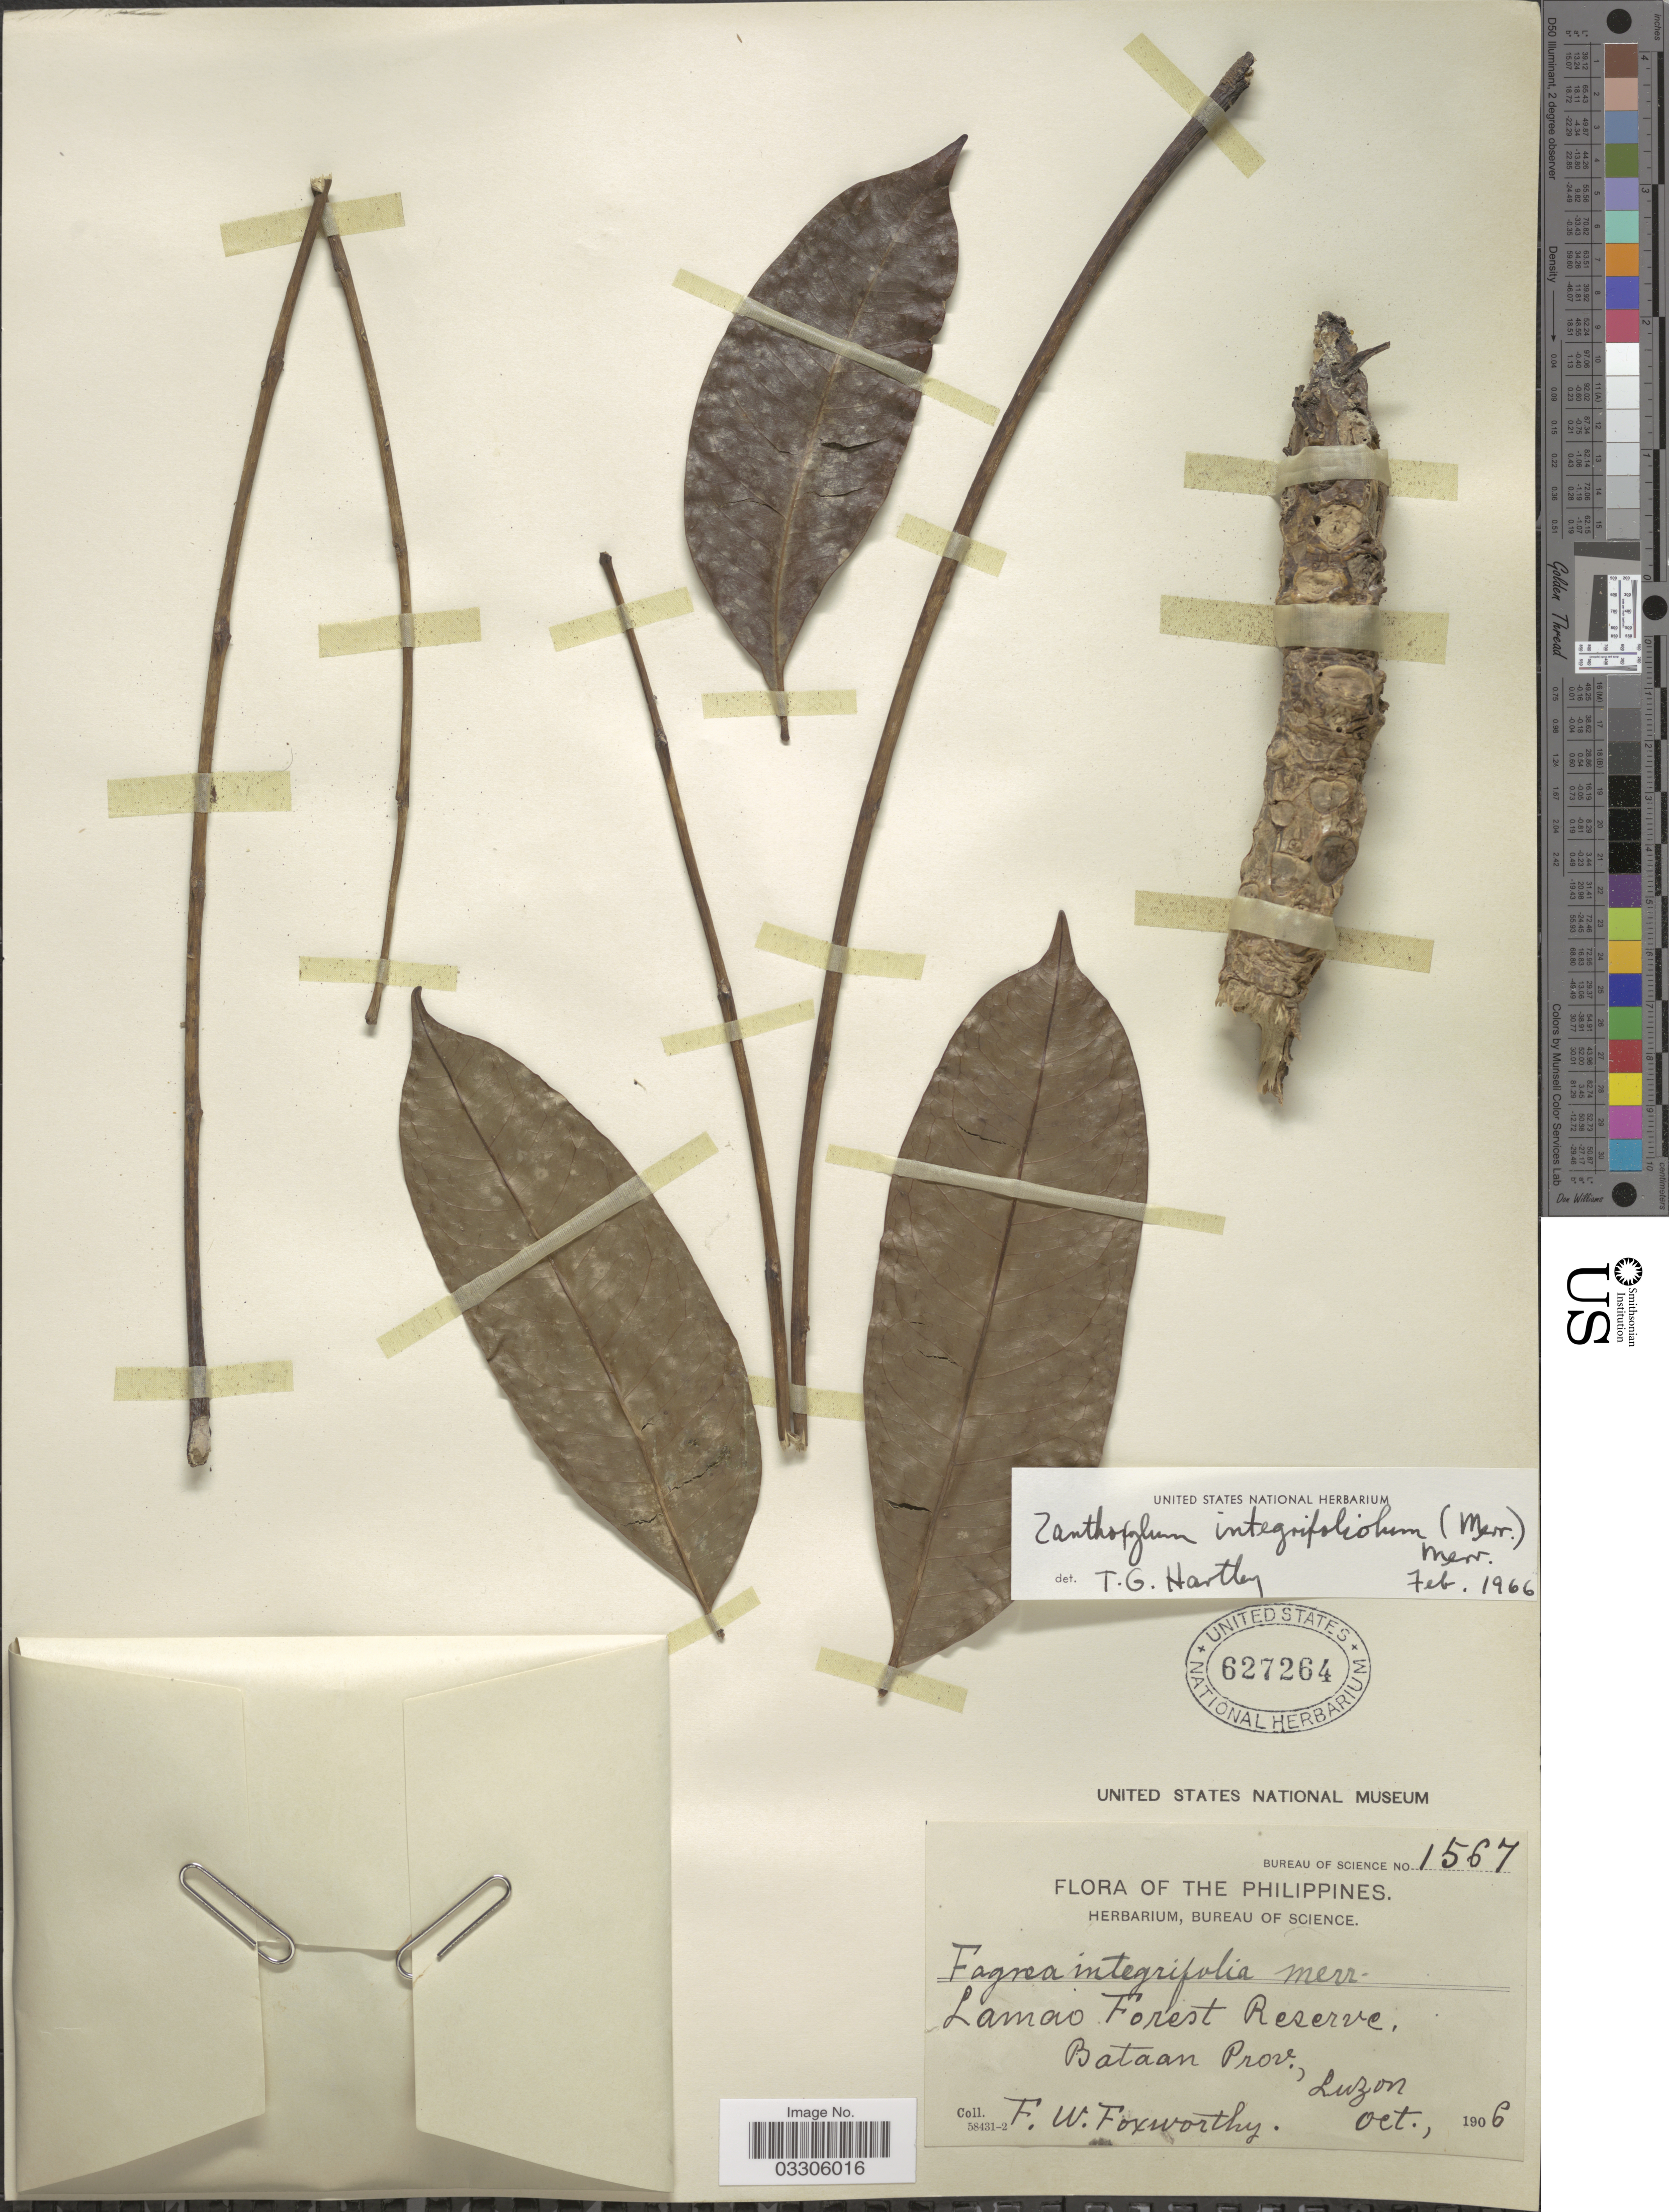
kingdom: Plantae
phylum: Tracheophyta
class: Magnoliopsida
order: Sapindales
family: Rutaceae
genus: Zanthoxylum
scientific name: Zanthoxylum integrifoliolum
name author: (Merr.) Merr.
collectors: F. W. Foxworthy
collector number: Bureau of Science 1567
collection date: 1906-10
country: Philippines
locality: Lamao Forest Reserve, Bataan Prov., Luzon.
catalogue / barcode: US 627264